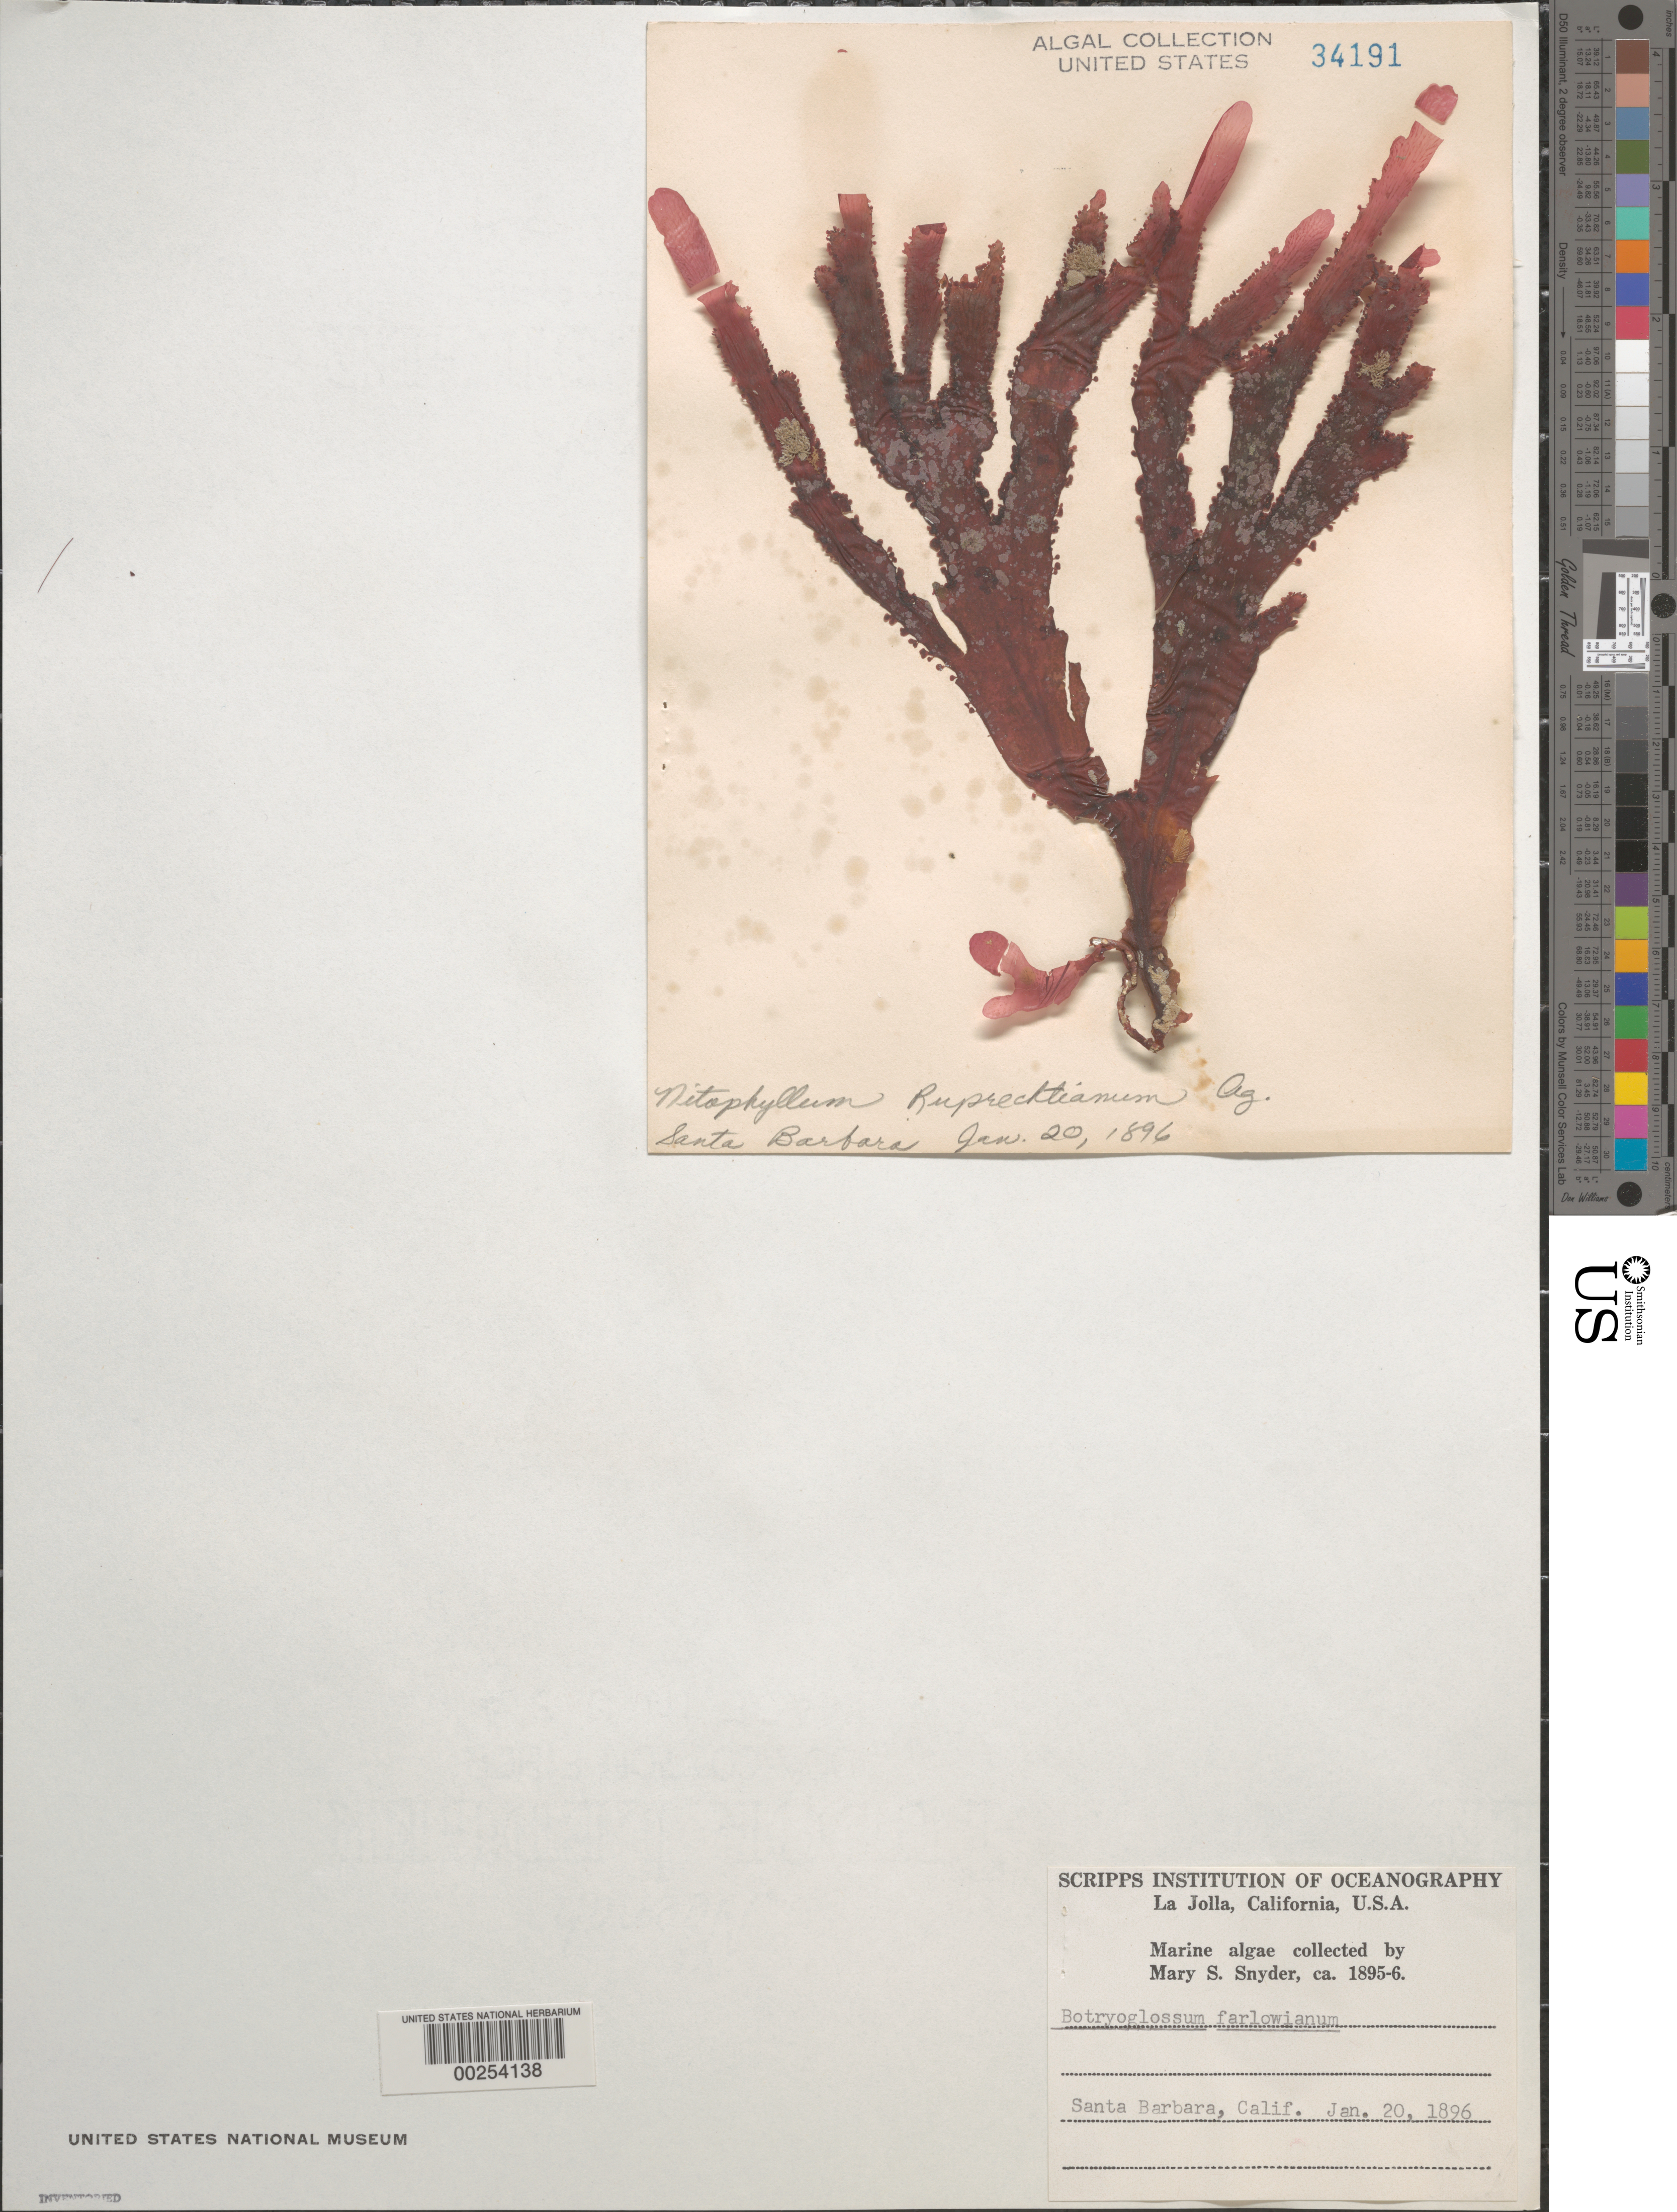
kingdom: Plantae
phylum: Rhodophyta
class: Florideophyceae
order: Ceramiales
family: Delesseriaceae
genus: Botryoglossum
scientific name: Botryoglossum farlowianum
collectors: M. Snyder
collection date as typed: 20 Jan 1896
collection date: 1896-01-20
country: United States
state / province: California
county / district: Santa Barbara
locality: Santa Barbara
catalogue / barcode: US 34191